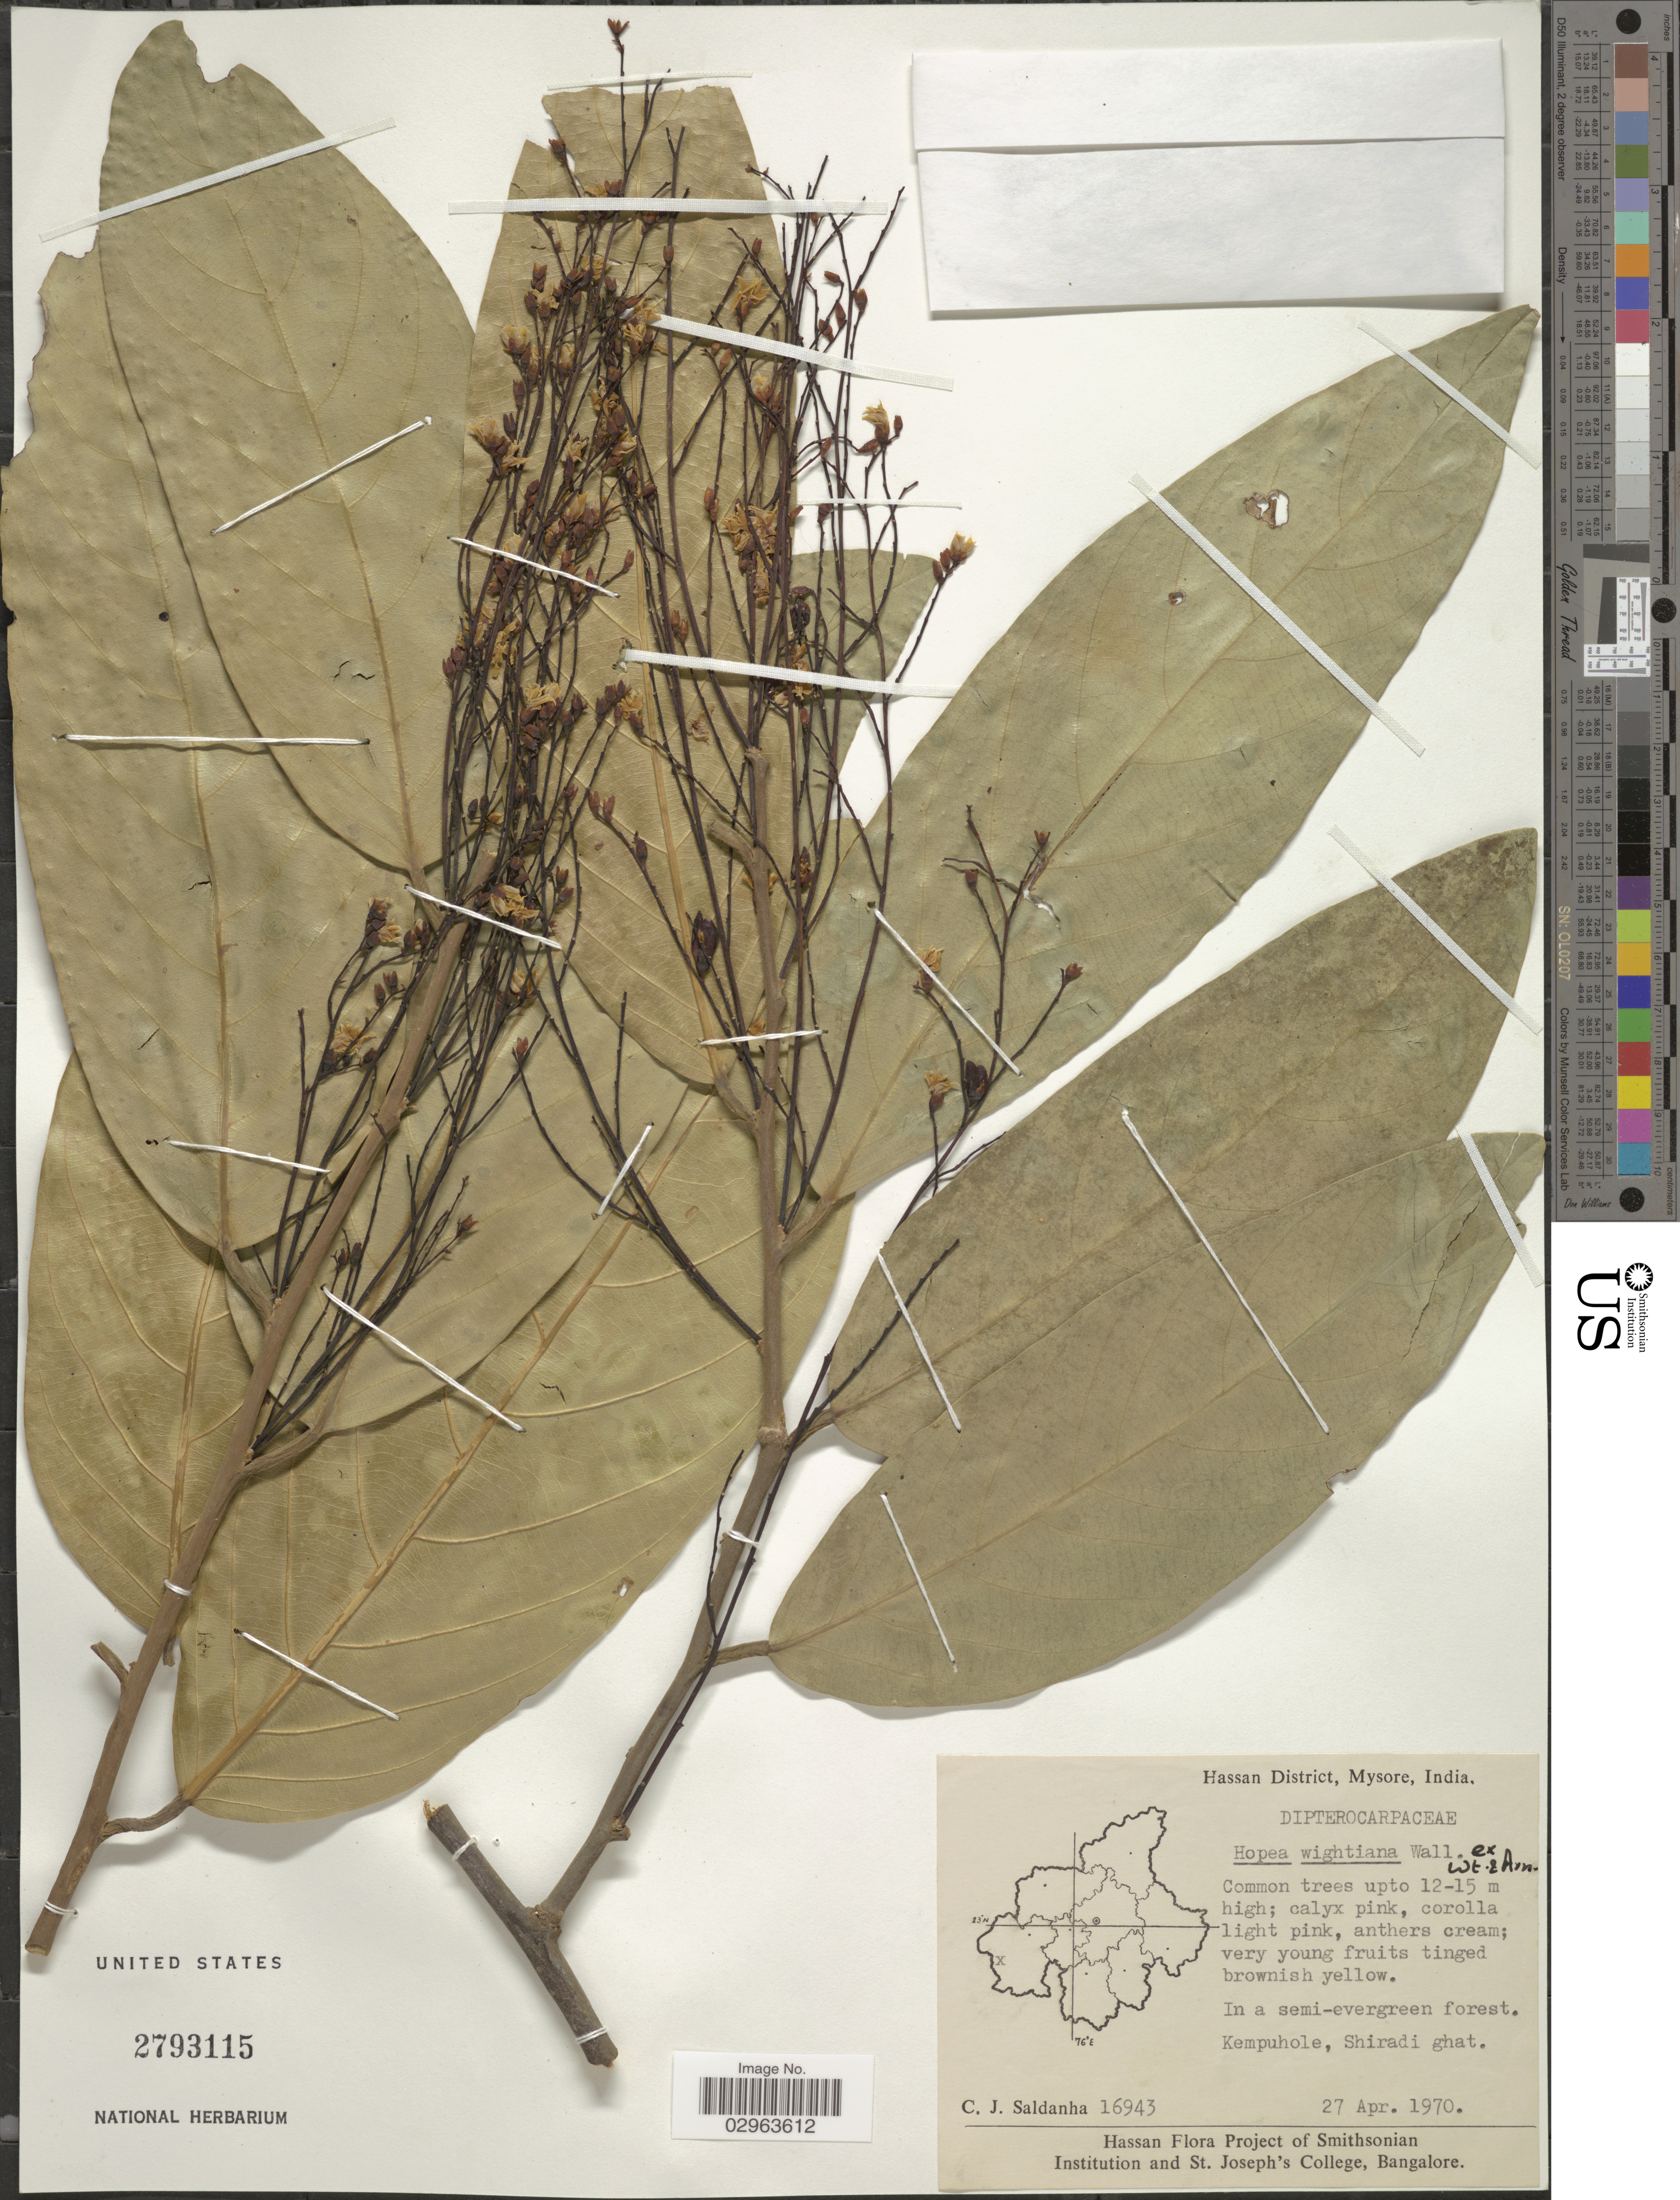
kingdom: Plantae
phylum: Tracheophyta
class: Magnoliopsida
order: Malvales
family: Dipterocarpaceae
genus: Hopea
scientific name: Hopea wightiana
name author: Miq. ex Dyer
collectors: C. J. Saldanha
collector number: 16943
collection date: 1970-04-27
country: India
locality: Hassan District, Mysore. Kempuhole, Shiradi ghat.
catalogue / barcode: US 2793115